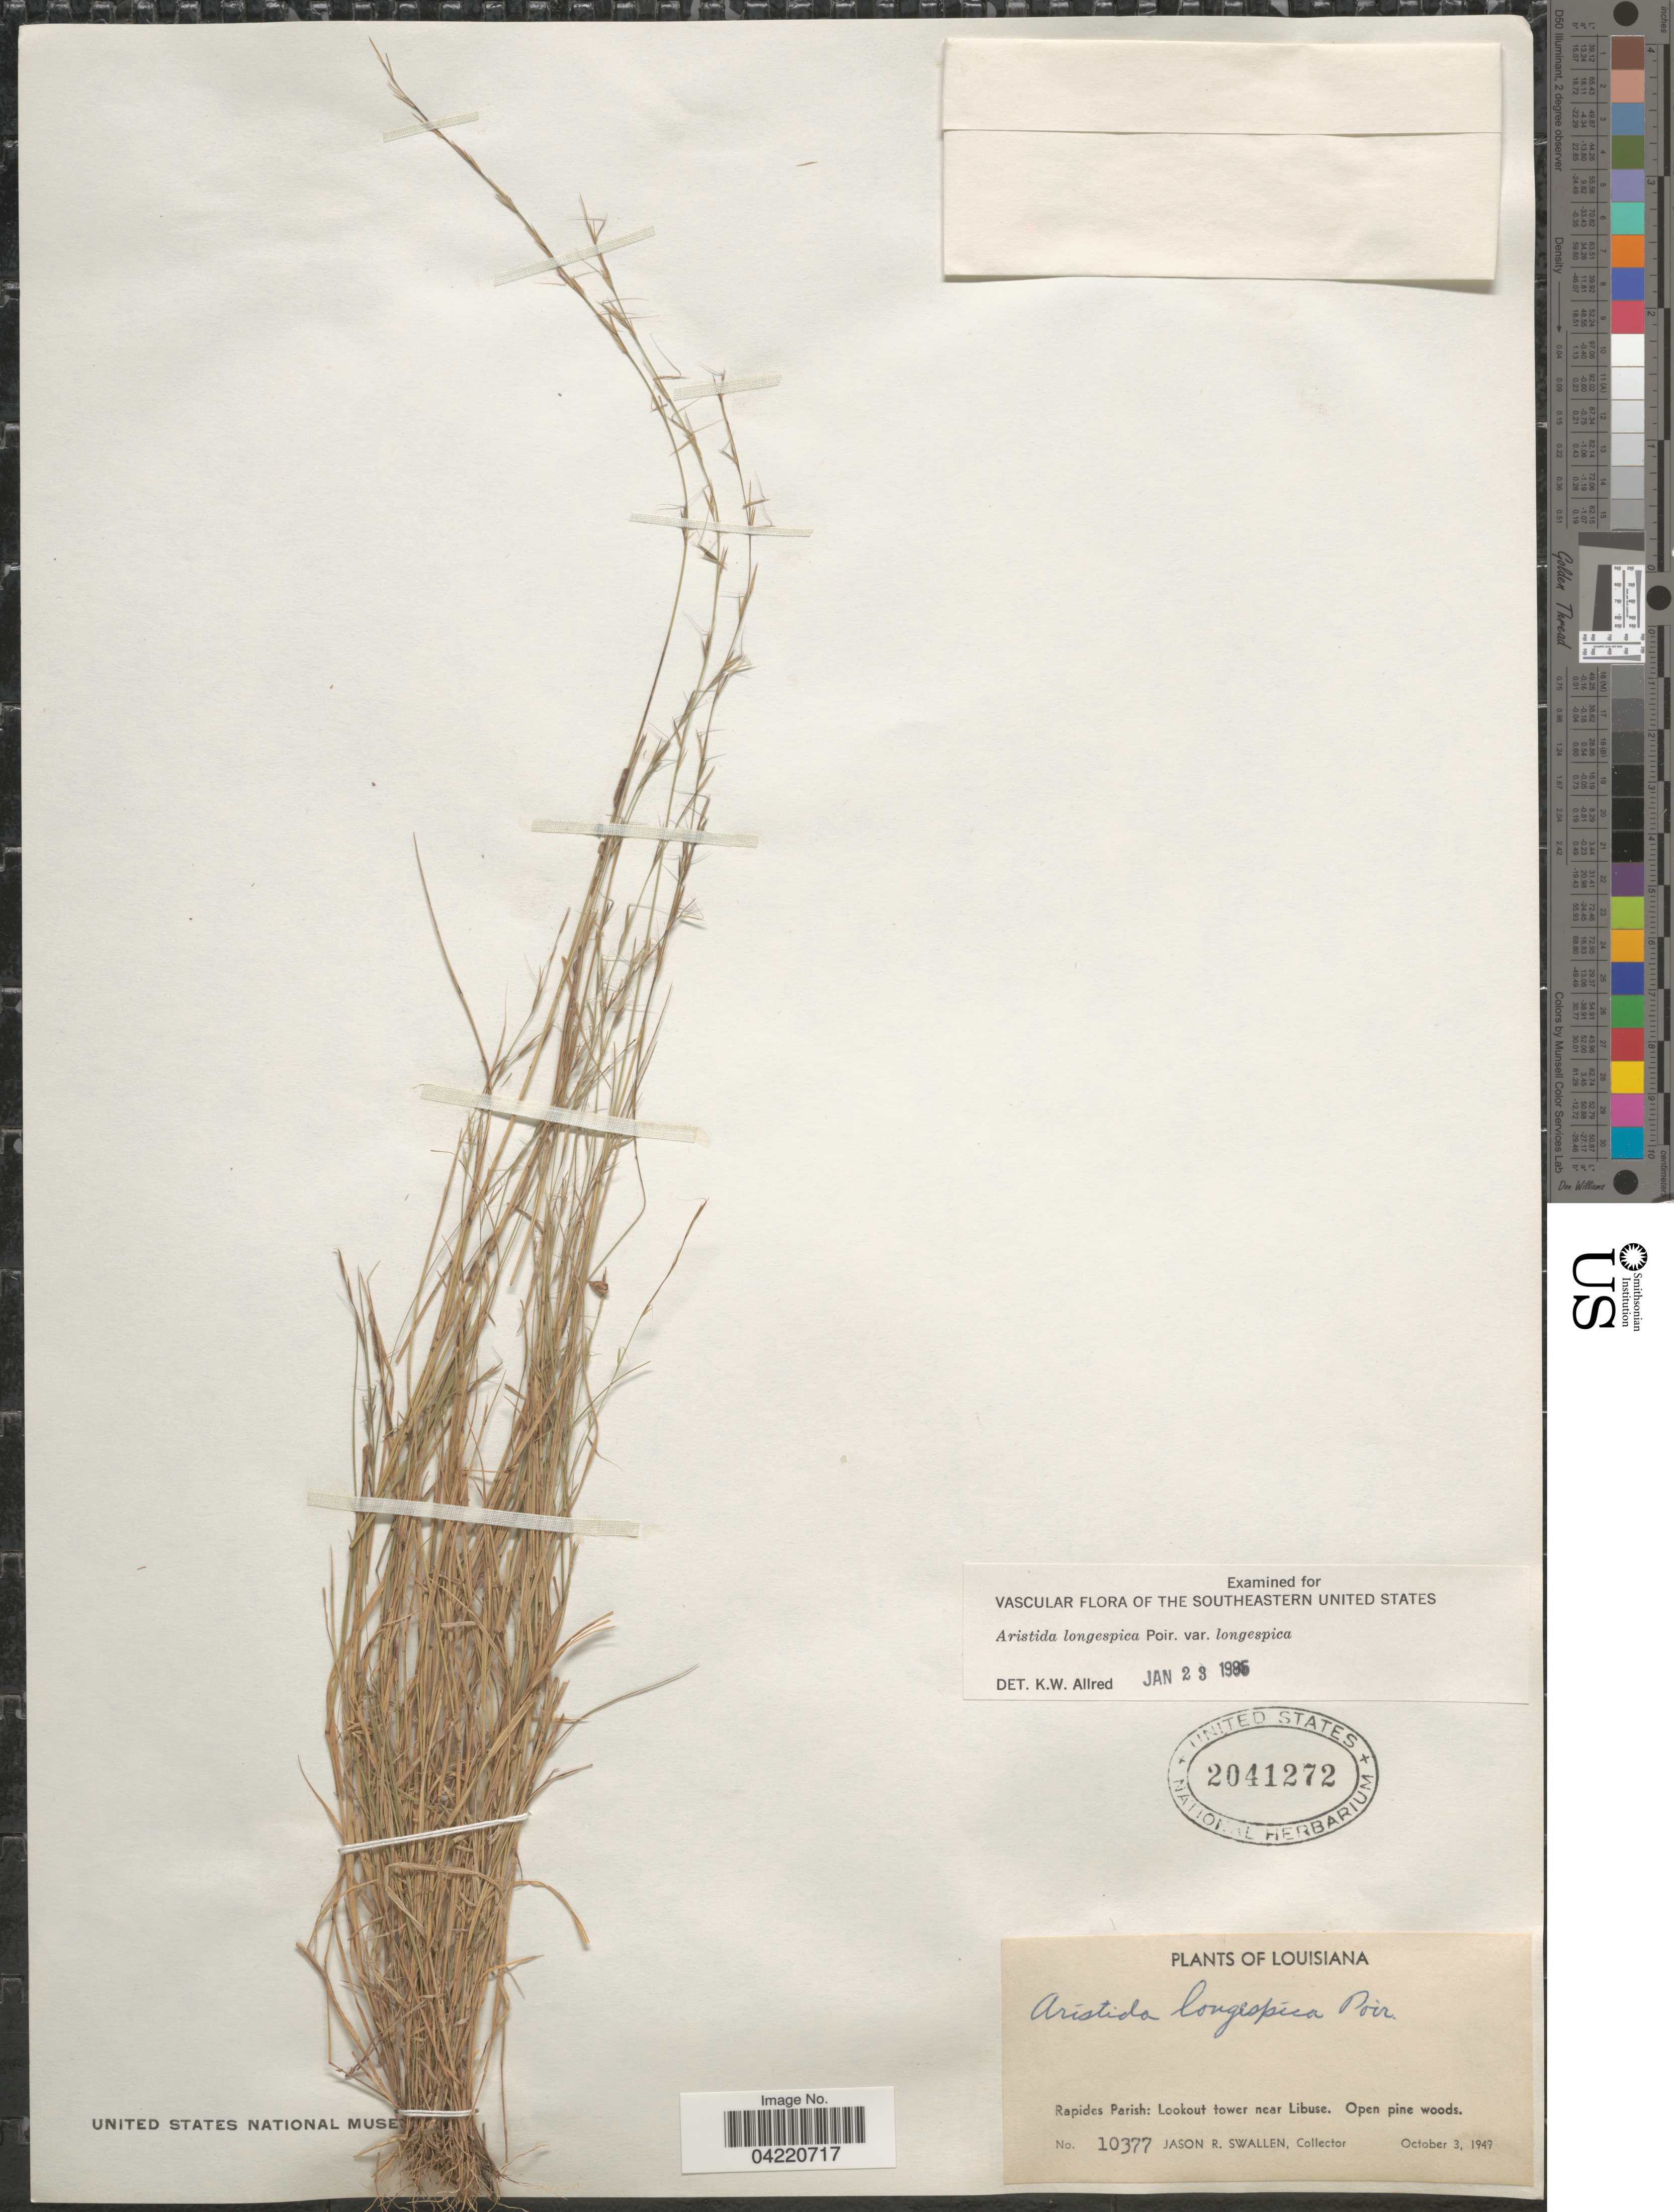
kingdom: Plantae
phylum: Tracheophyta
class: Liliopsida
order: Poales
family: Poaceae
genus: Aristida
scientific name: Aristida longespica var. longespica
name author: Poir.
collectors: J. R. Swallen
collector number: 10377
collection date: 1949-10-03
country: United States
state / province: Louisiana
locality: Rapides Parish: Lookout tower near Libuse. Open pine woods.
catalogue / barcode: US 2041272